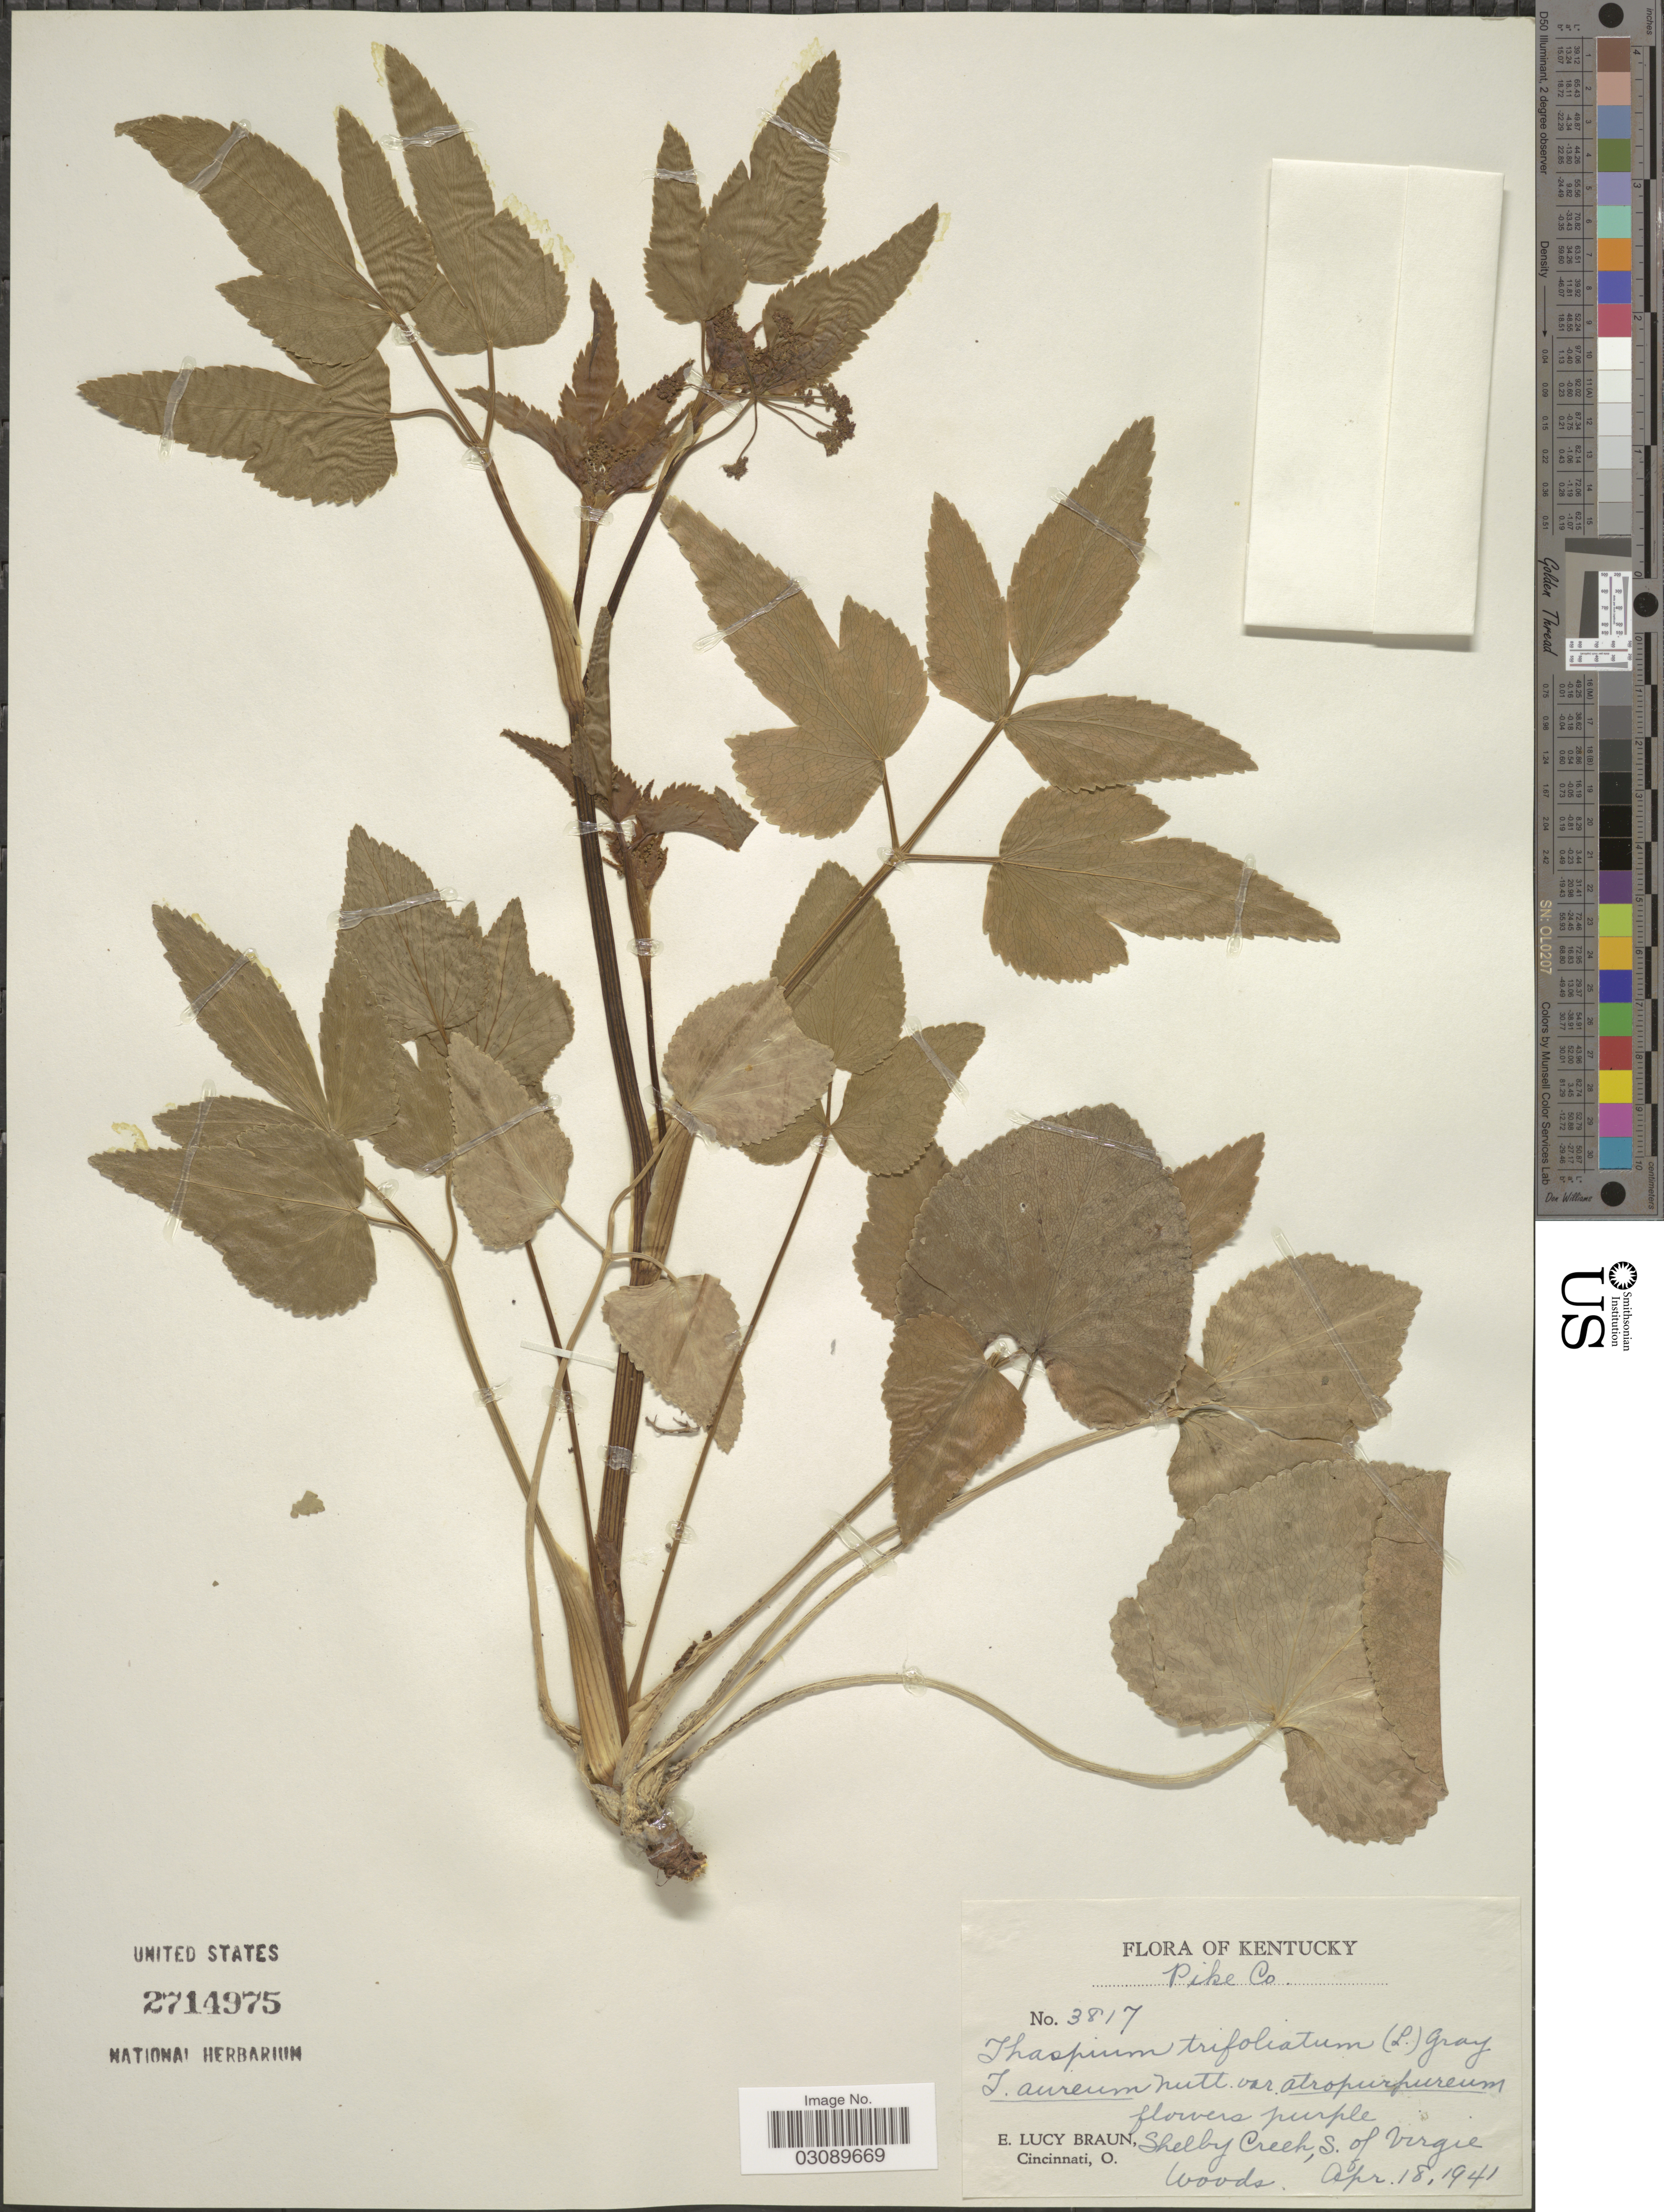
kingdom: Plantae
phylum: Tracheophyta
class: Magnoliopsida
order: Apiales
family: Apiaceae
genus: Thaspium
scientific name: Thaspium trifoliatum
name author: (L.) A. Gray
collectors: E. L. Braun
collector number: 3817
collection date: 1941-04-18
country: United States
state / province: Kentucky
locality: Pike Co. Shelby Creek, S. of Virgie Woods.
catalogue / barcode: US 2714975